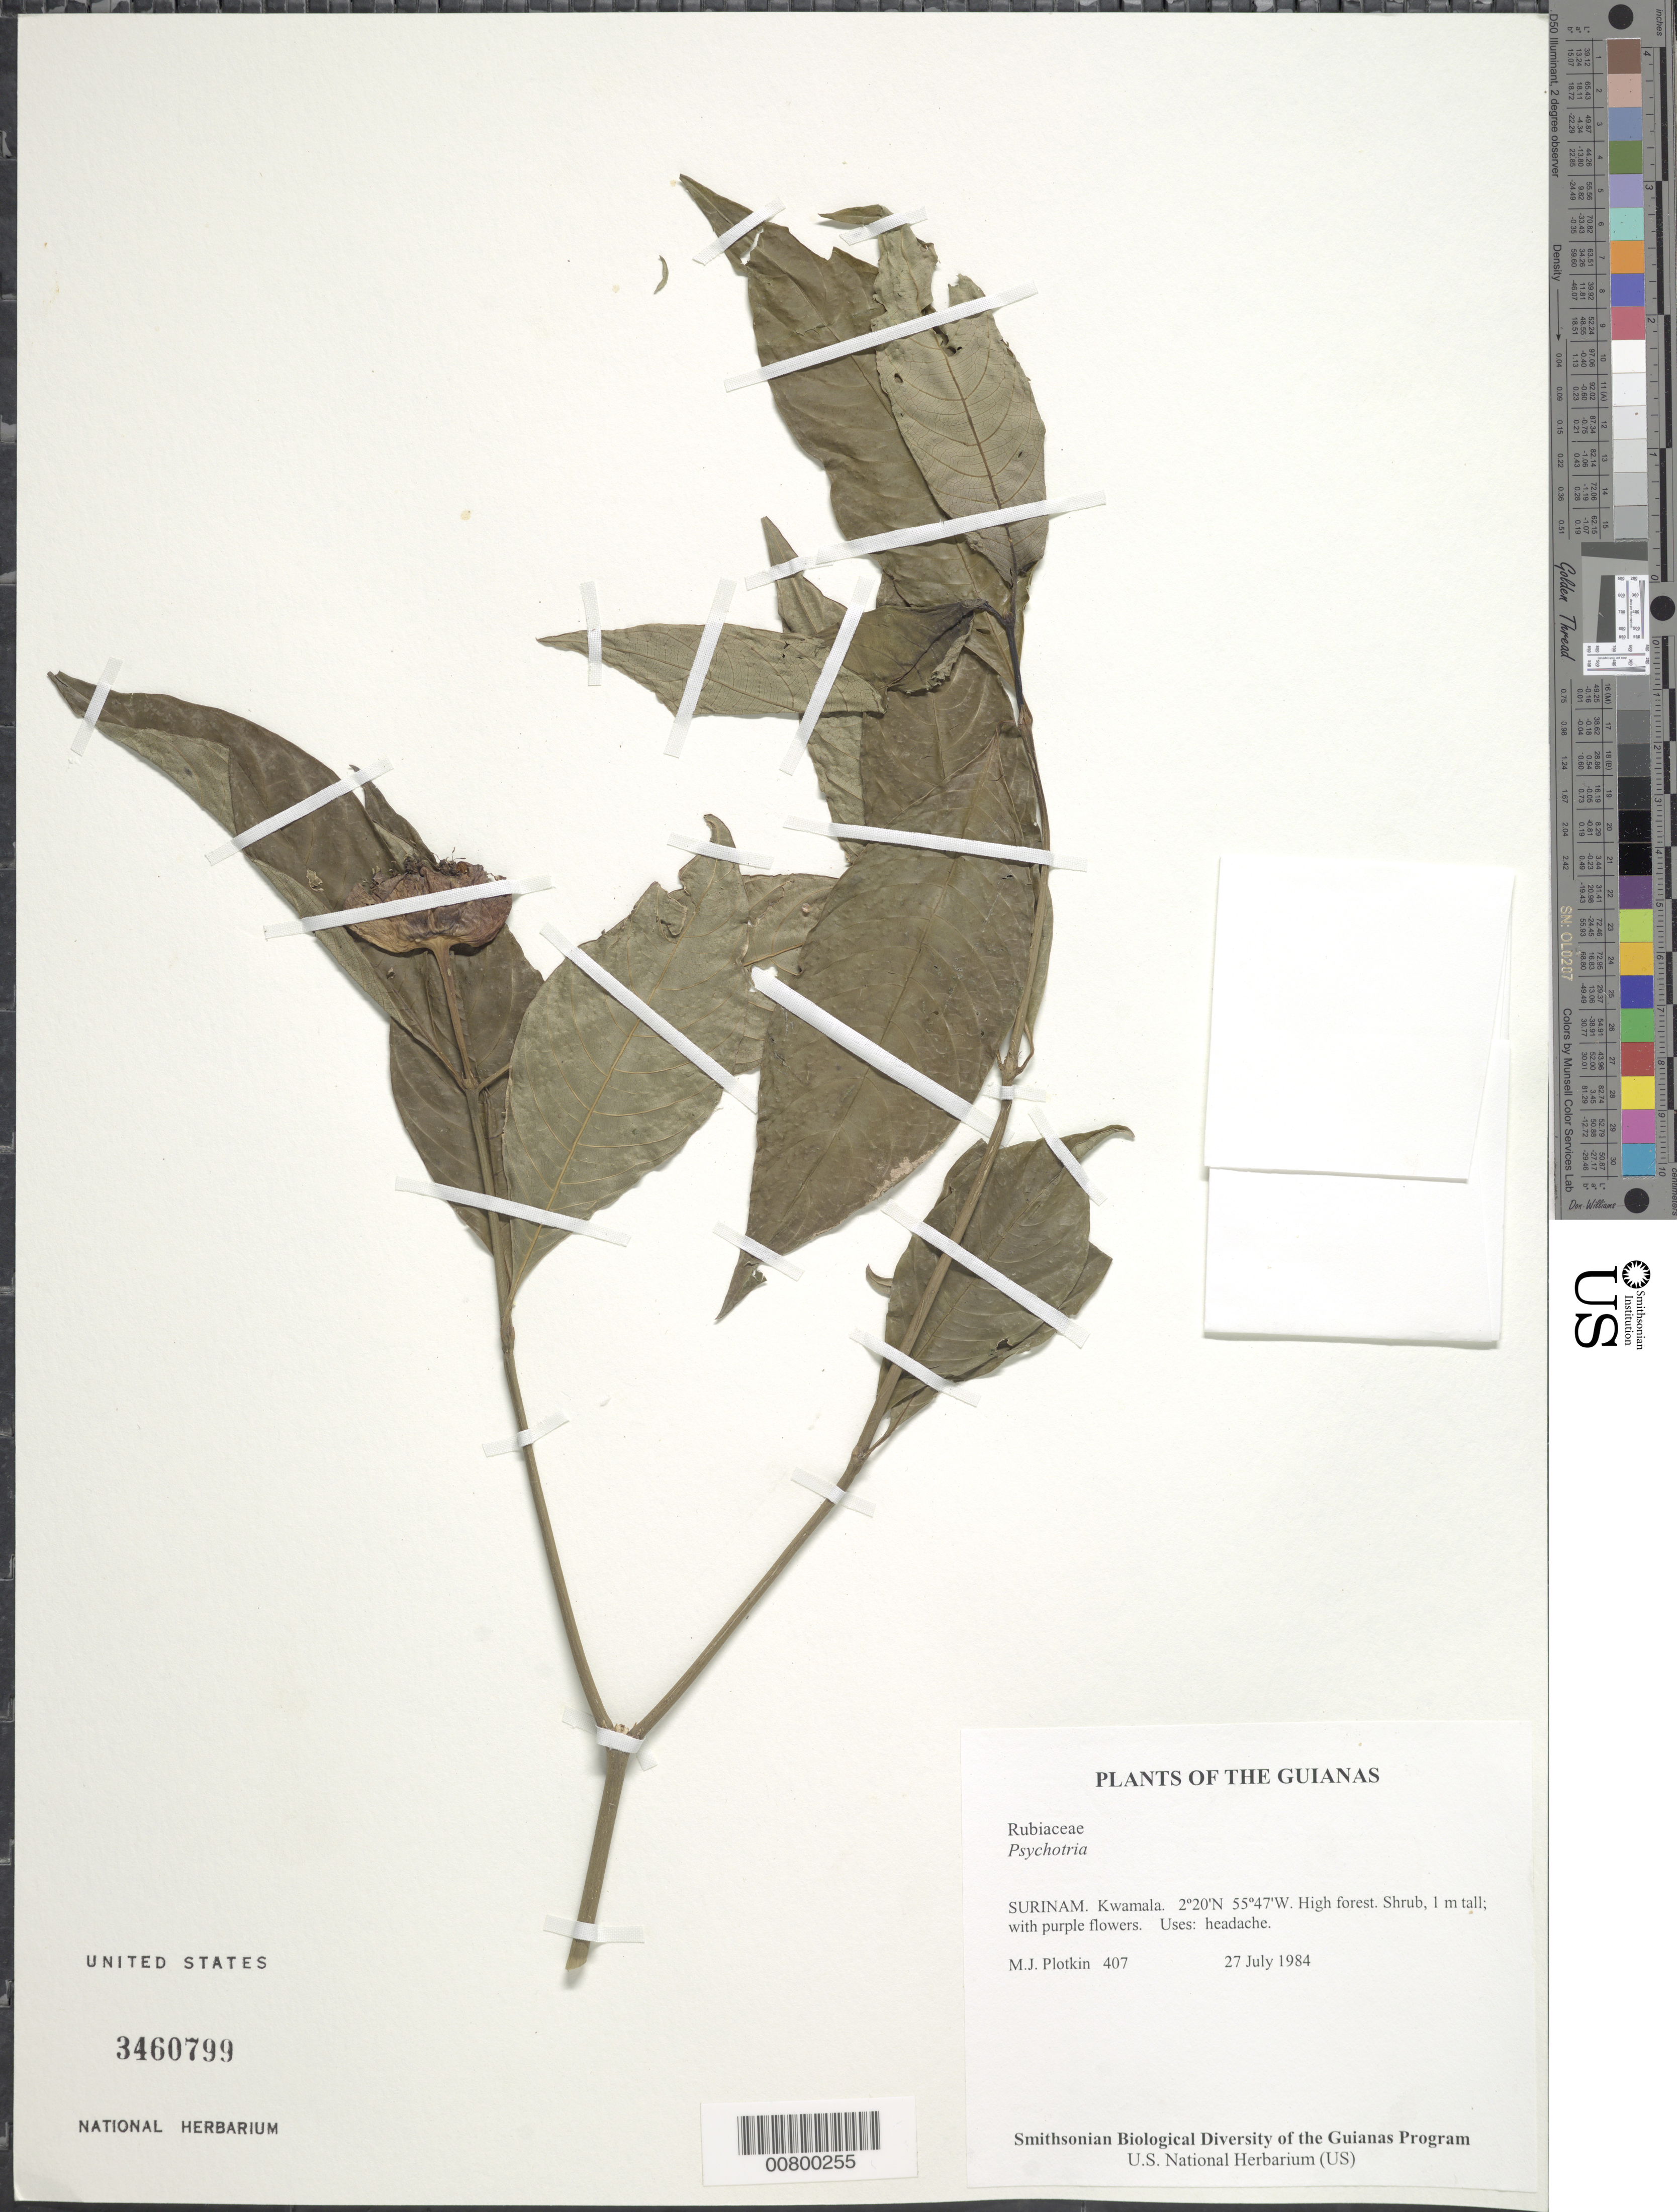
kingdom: Plantae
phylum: Tracheophyta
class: Magnoliopsida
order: Gentianales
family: Rubiaceae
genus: Psychotria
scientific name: Psychotria sp.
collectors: M. Plotkin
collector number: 407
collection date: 1984-07-27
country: Suriname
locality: Guianas. Surinam. Kwamala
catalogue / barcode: US 3460799